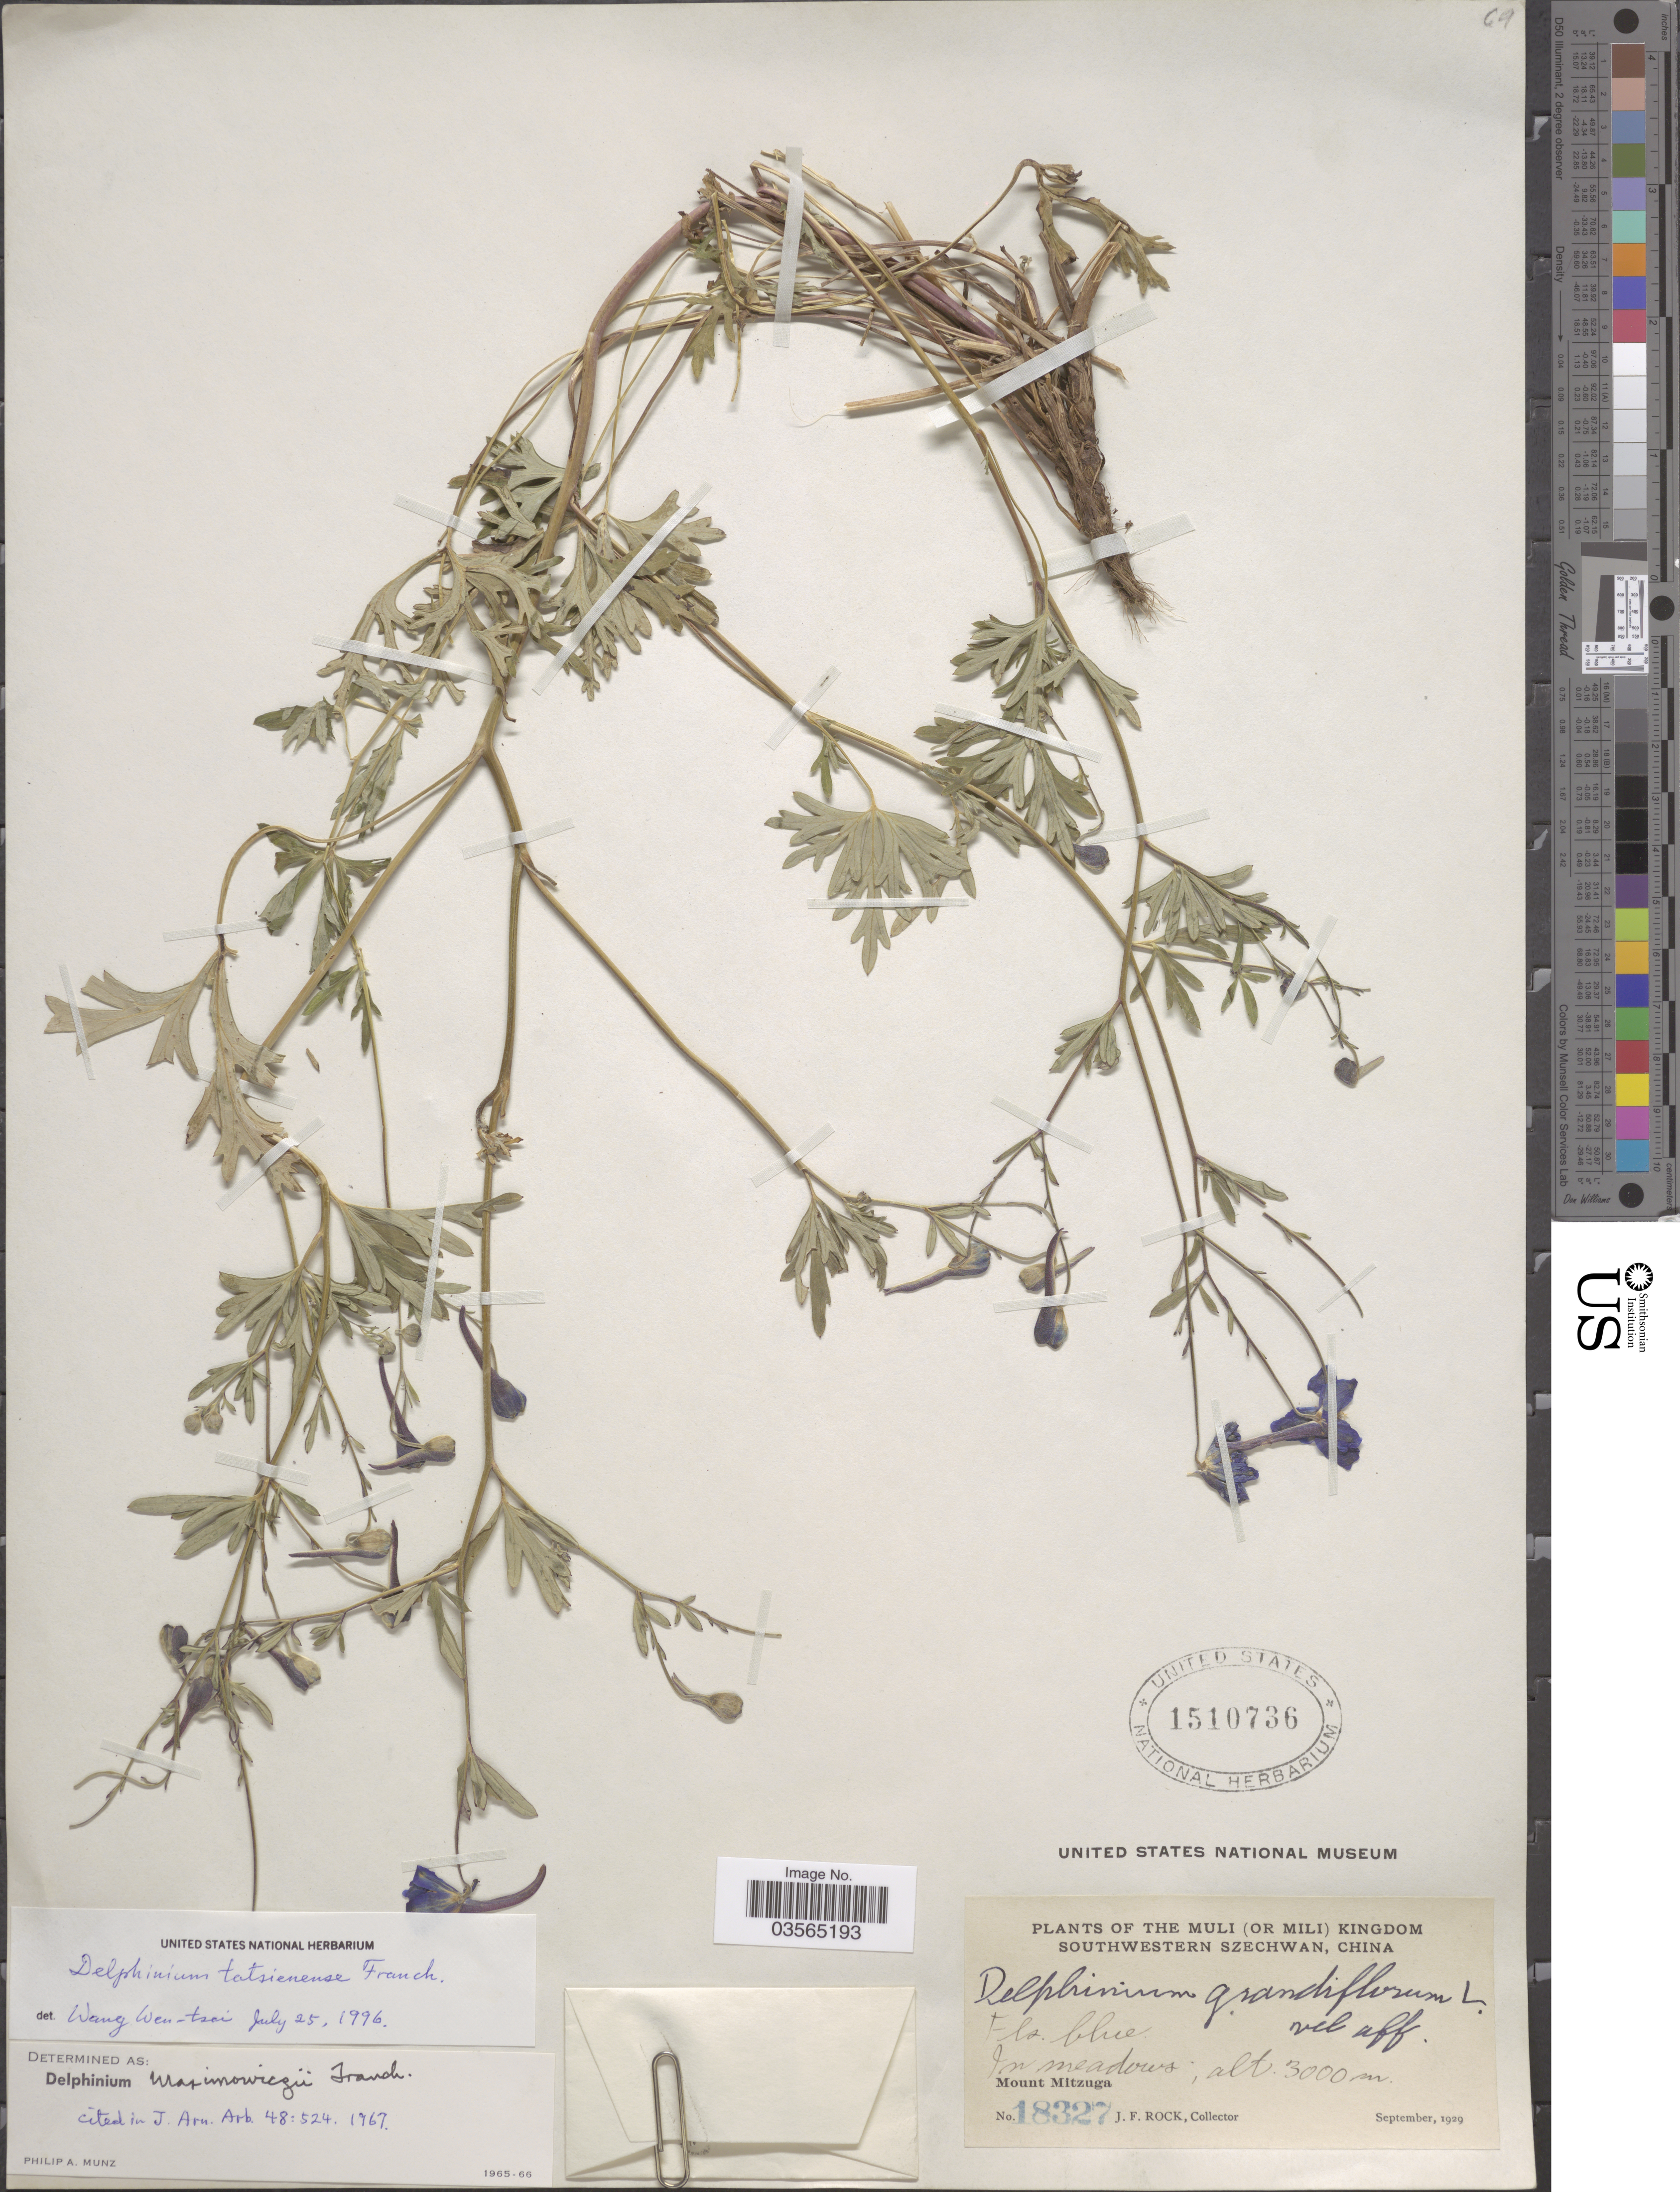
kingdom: Plantae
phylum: Tracheophyta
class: Magnoliopsida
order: Ranunculales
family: Ranunculaceae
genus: Delphinium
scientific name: Delphinium tatsienense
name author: Franch.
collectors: J. Rock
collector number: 18327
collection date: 1929-09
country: China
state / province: Sichuan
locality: The Muli (or Mili) Kingdom. Southwestern Szechwan. Mount Mitzuga.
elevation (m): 3000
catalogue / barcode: US 1510736